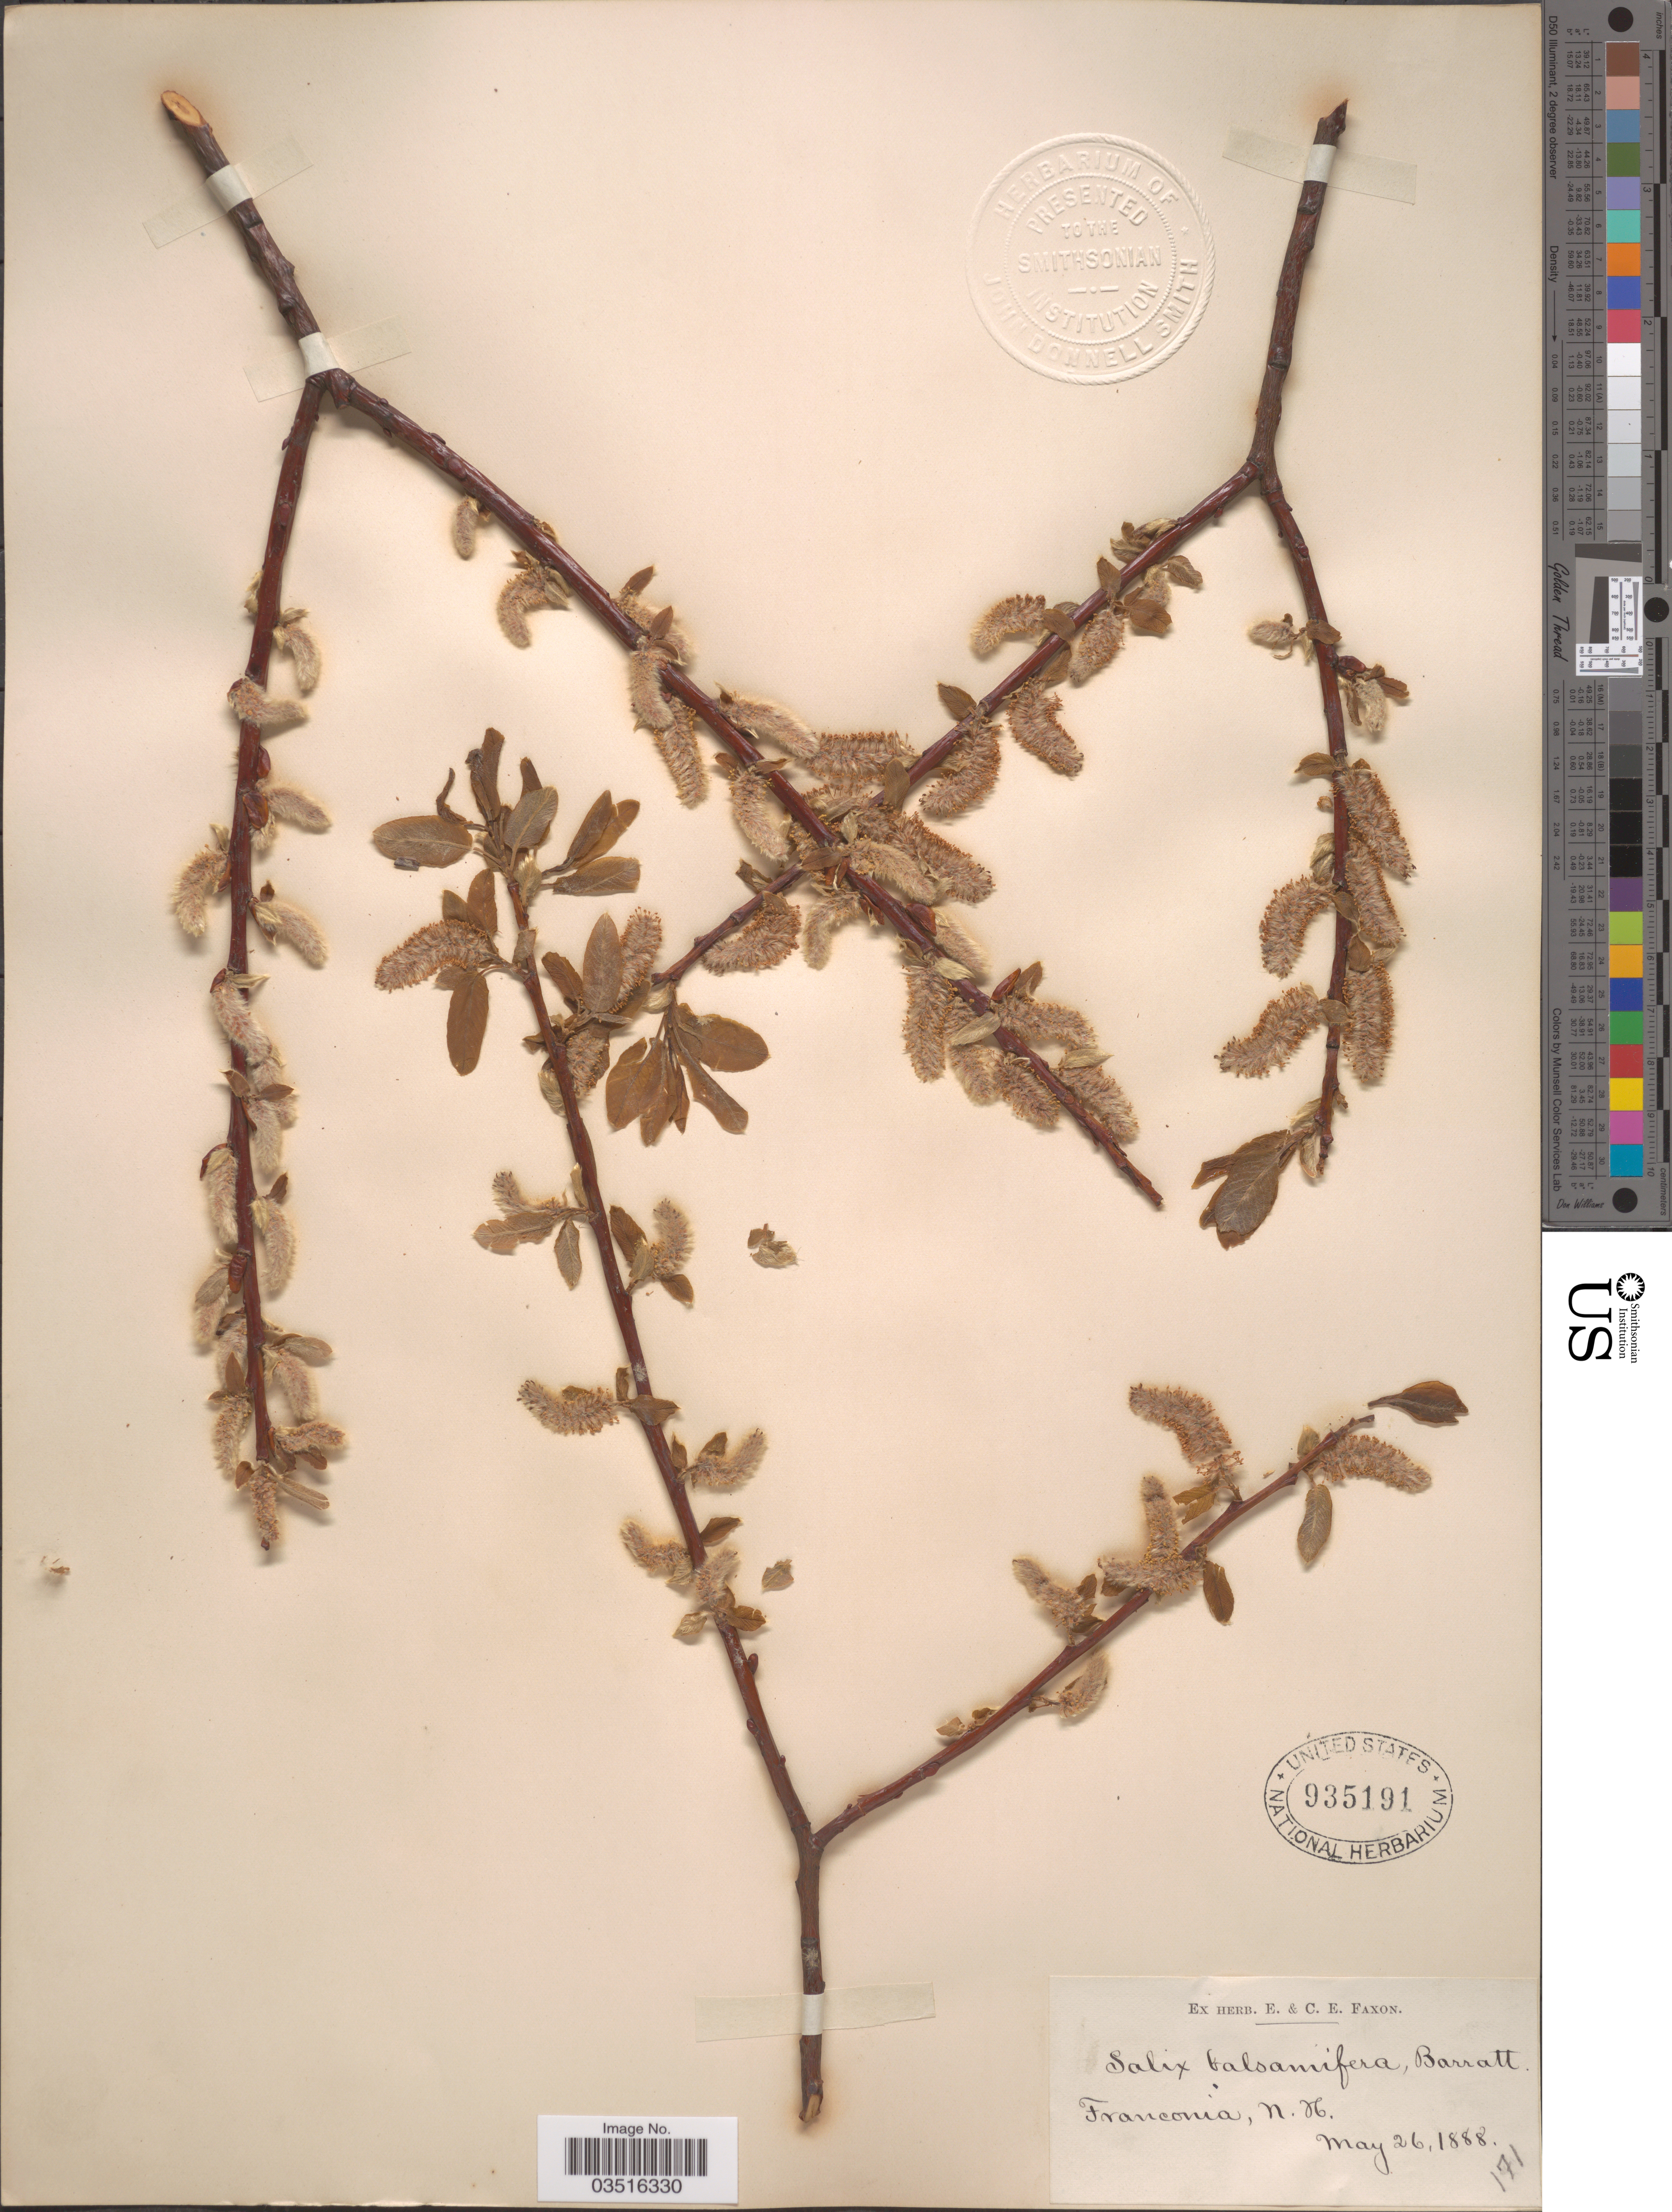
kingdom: Plantae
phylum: Tracheophyta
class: Magnoliopsida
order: Malpighiales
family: Salicaceae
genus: Salix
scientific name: Salix pyrifolia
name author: Ledeb.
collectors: ex herb. E. & C.E. Faxon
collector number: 171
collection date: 1888-05-26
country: United States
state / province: New Hampshire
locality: Franconia.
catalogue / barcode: US 935191